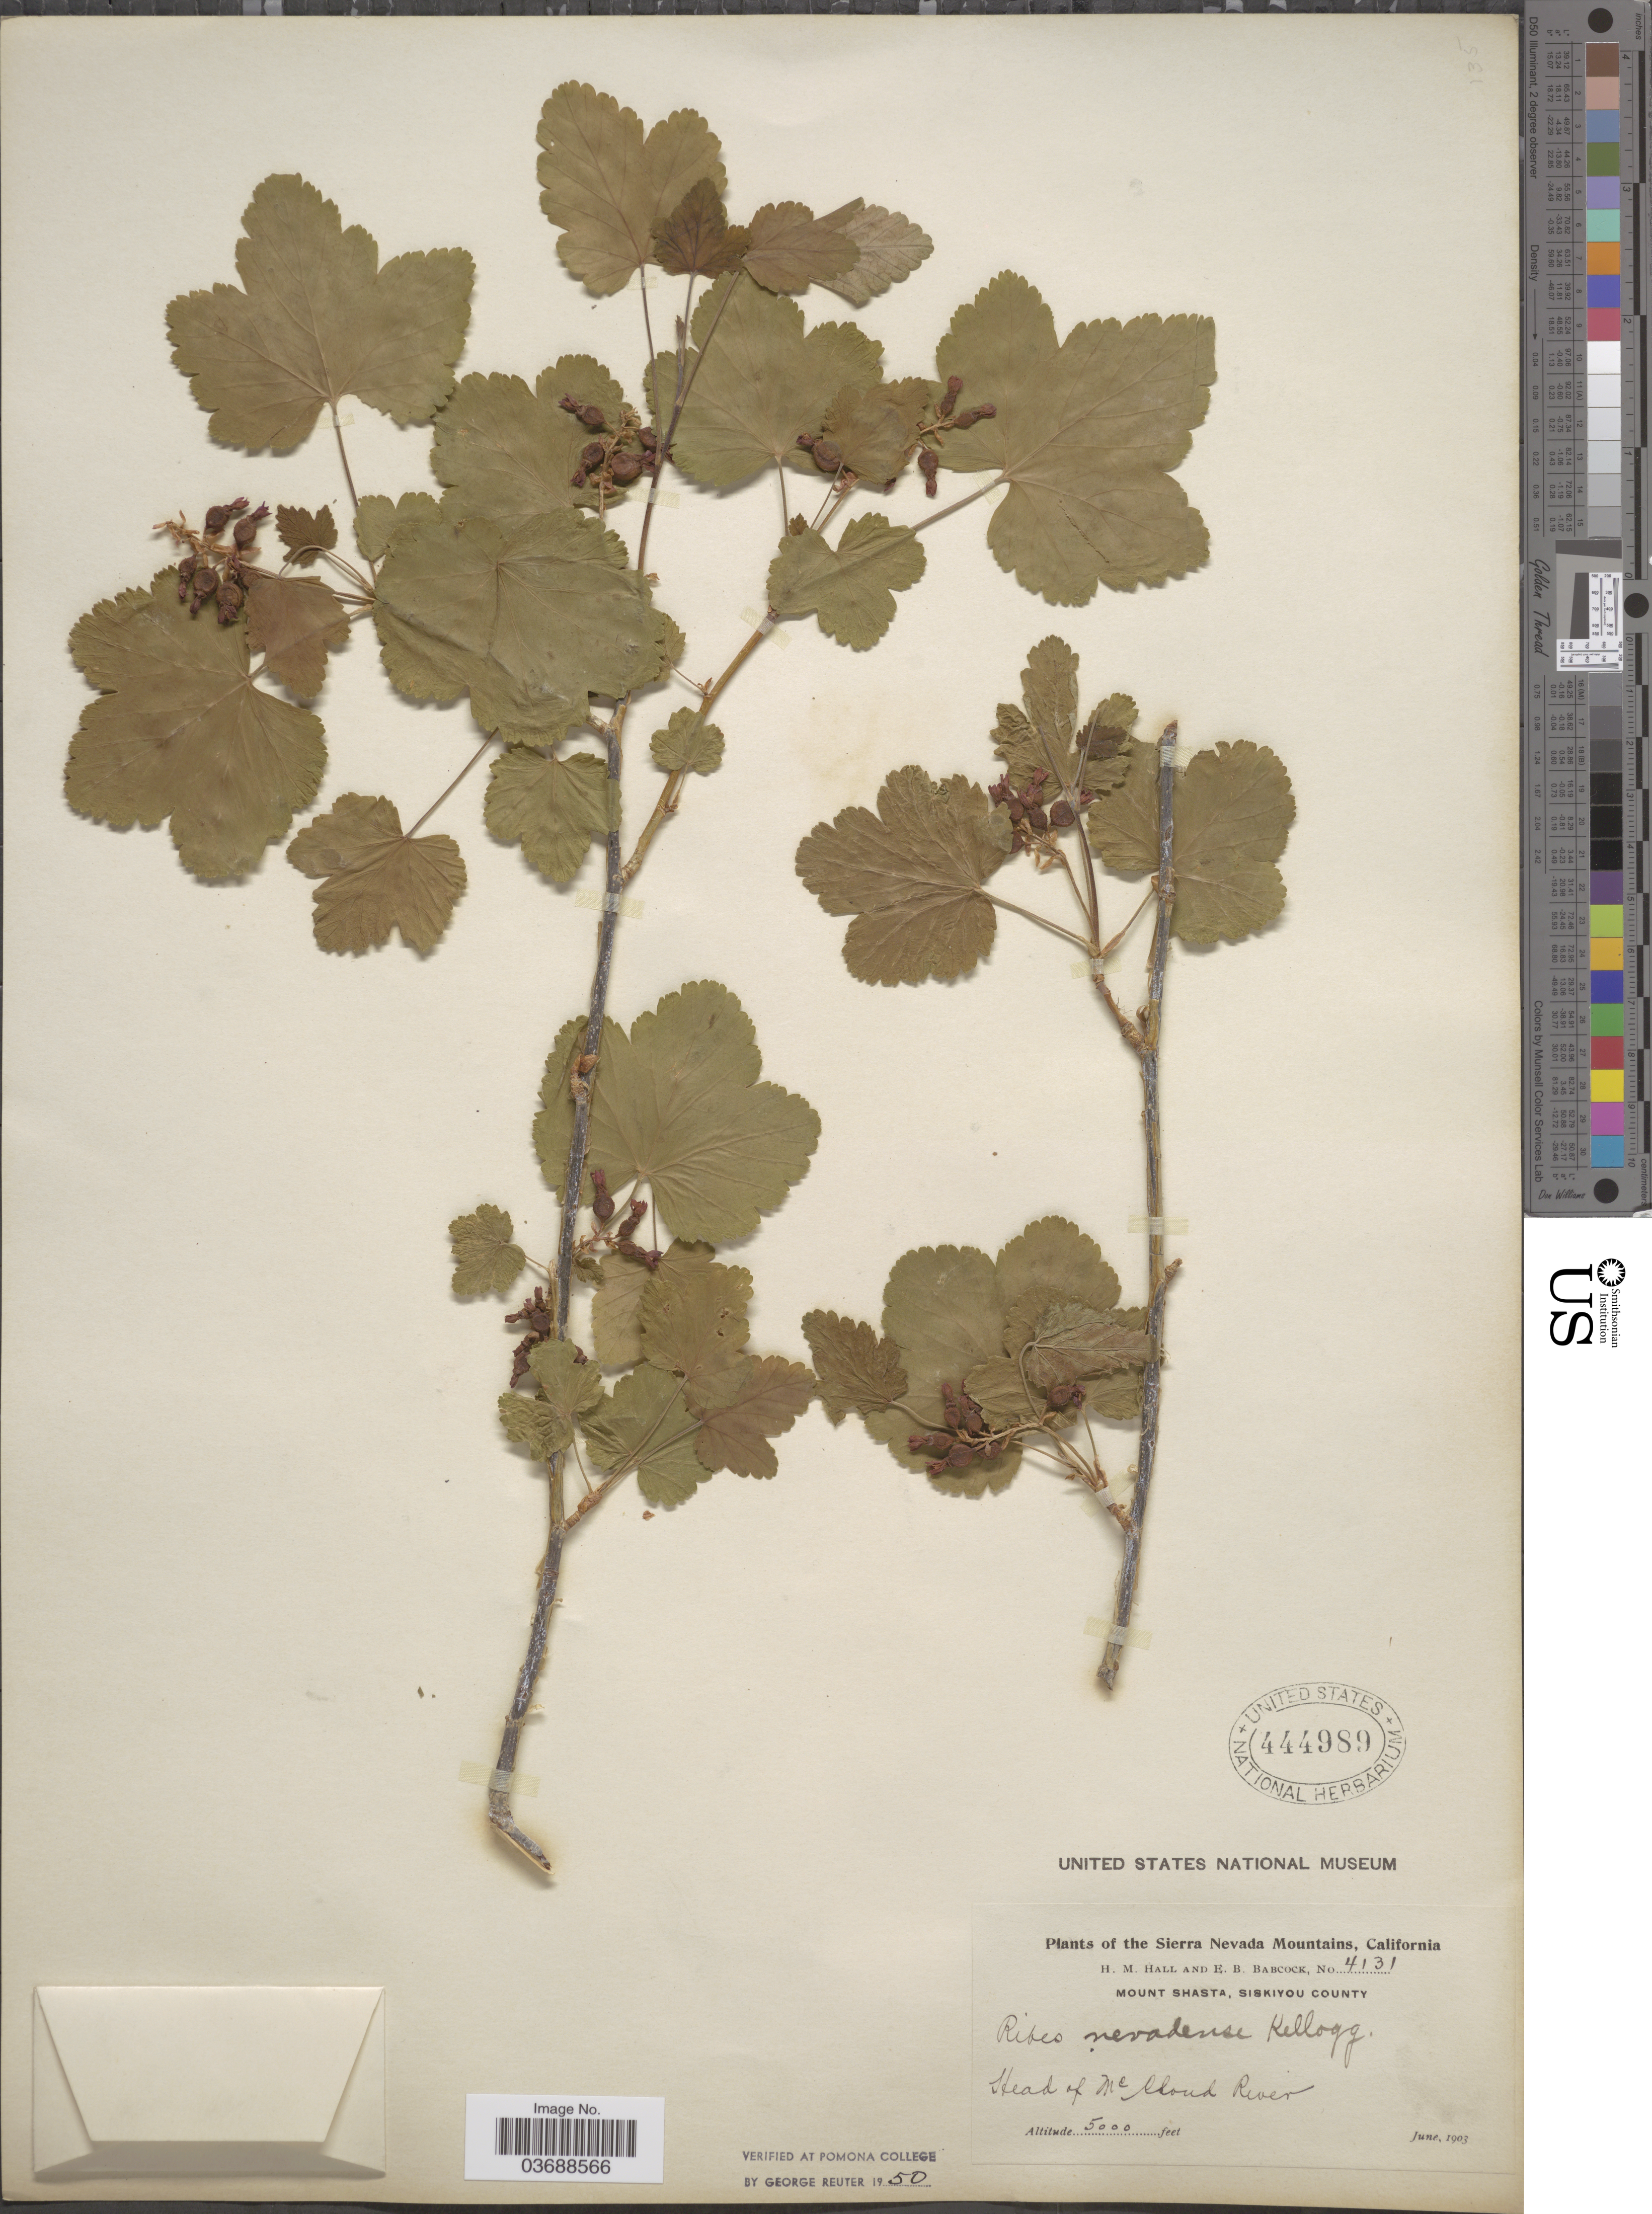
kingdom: Plantae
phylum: Tracheophyta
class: Magnoliopsida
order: Saxifragales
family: Grossulariaceae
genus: Ribes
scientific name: Ribes nevadense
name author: Kellogg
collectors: H. M. Hall & E. B. Babcock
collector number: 4131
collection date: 1903-06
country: United States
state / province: California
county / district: Siskiyou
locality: The Sierra Nevada Mountains, Mount Shasta, Siskiyou County. Head of McCloud River.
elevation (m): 1524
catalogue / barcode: US 444989